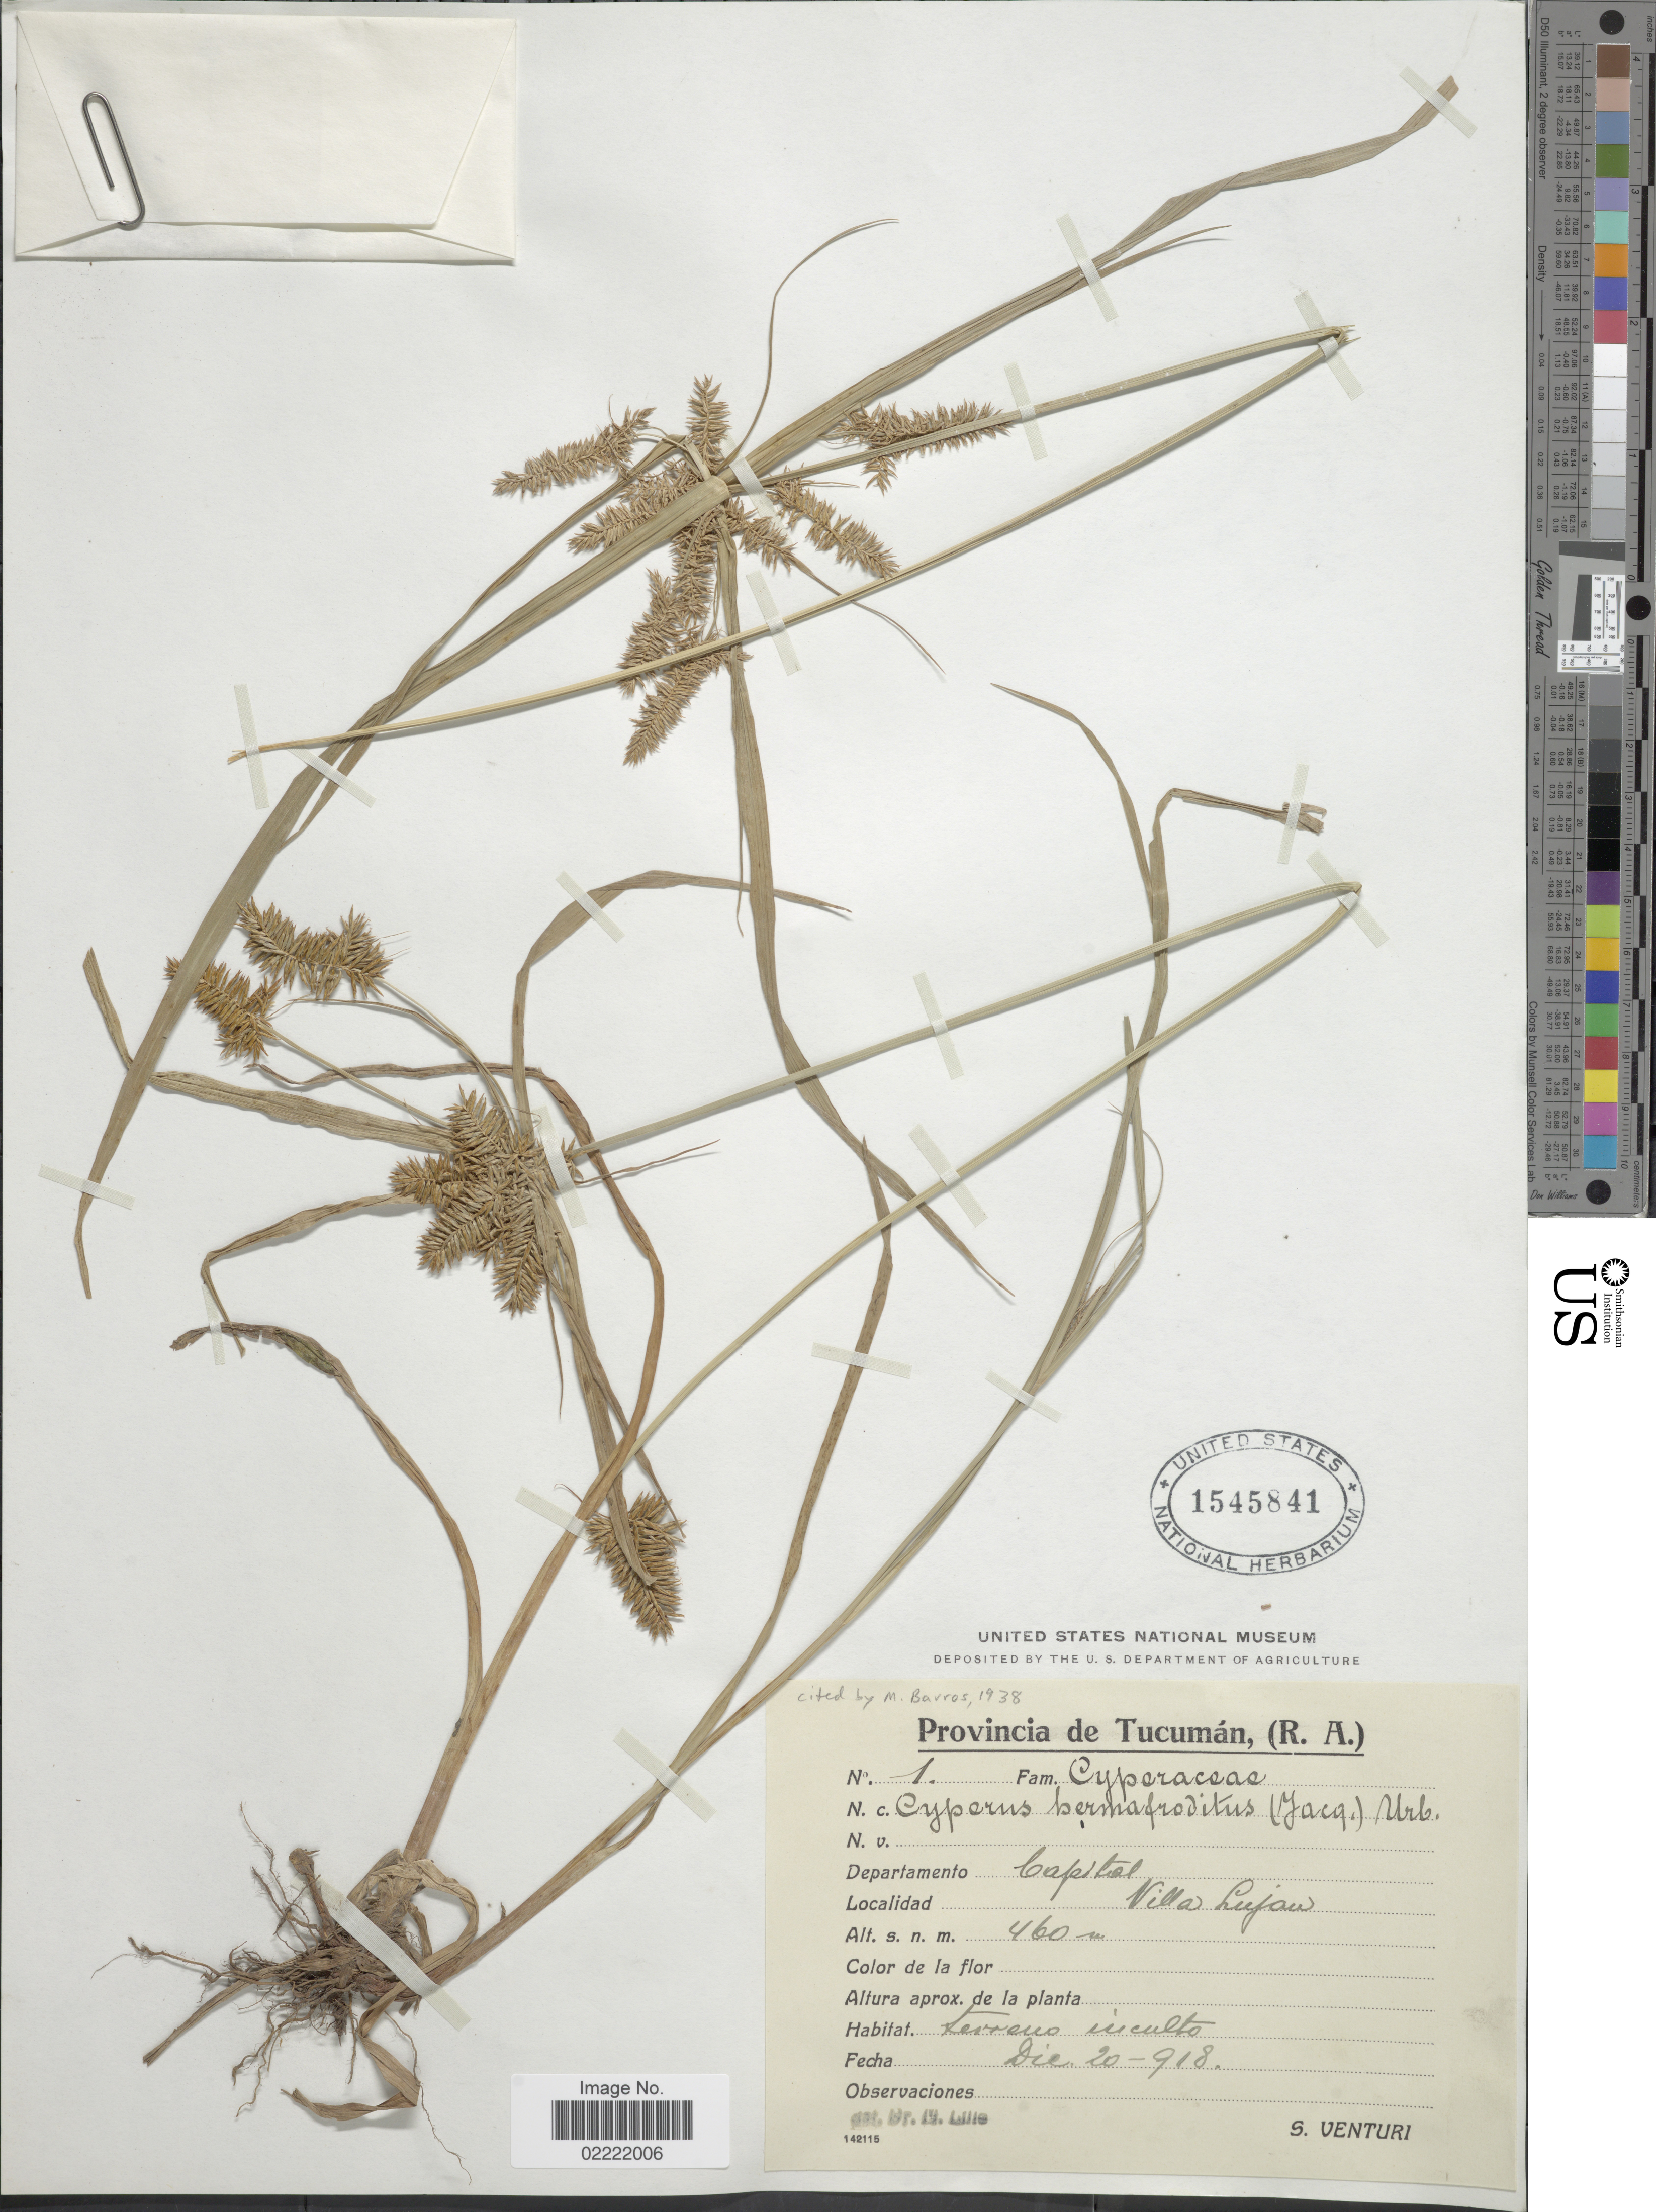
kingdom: Plantae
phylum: Tracheophyta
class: Liliopsida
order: Poales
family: Cyperaceae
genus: Cyperus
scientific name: Cyperus hermaphroditus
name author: (Jacq.) Standl.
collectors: S. Venturi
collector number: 1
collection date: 1918-12-20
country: Argentina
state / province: Tucuman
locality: (R.A.) Departamento Capital, Villa Lujan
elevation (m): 460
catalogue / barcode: US 1545841